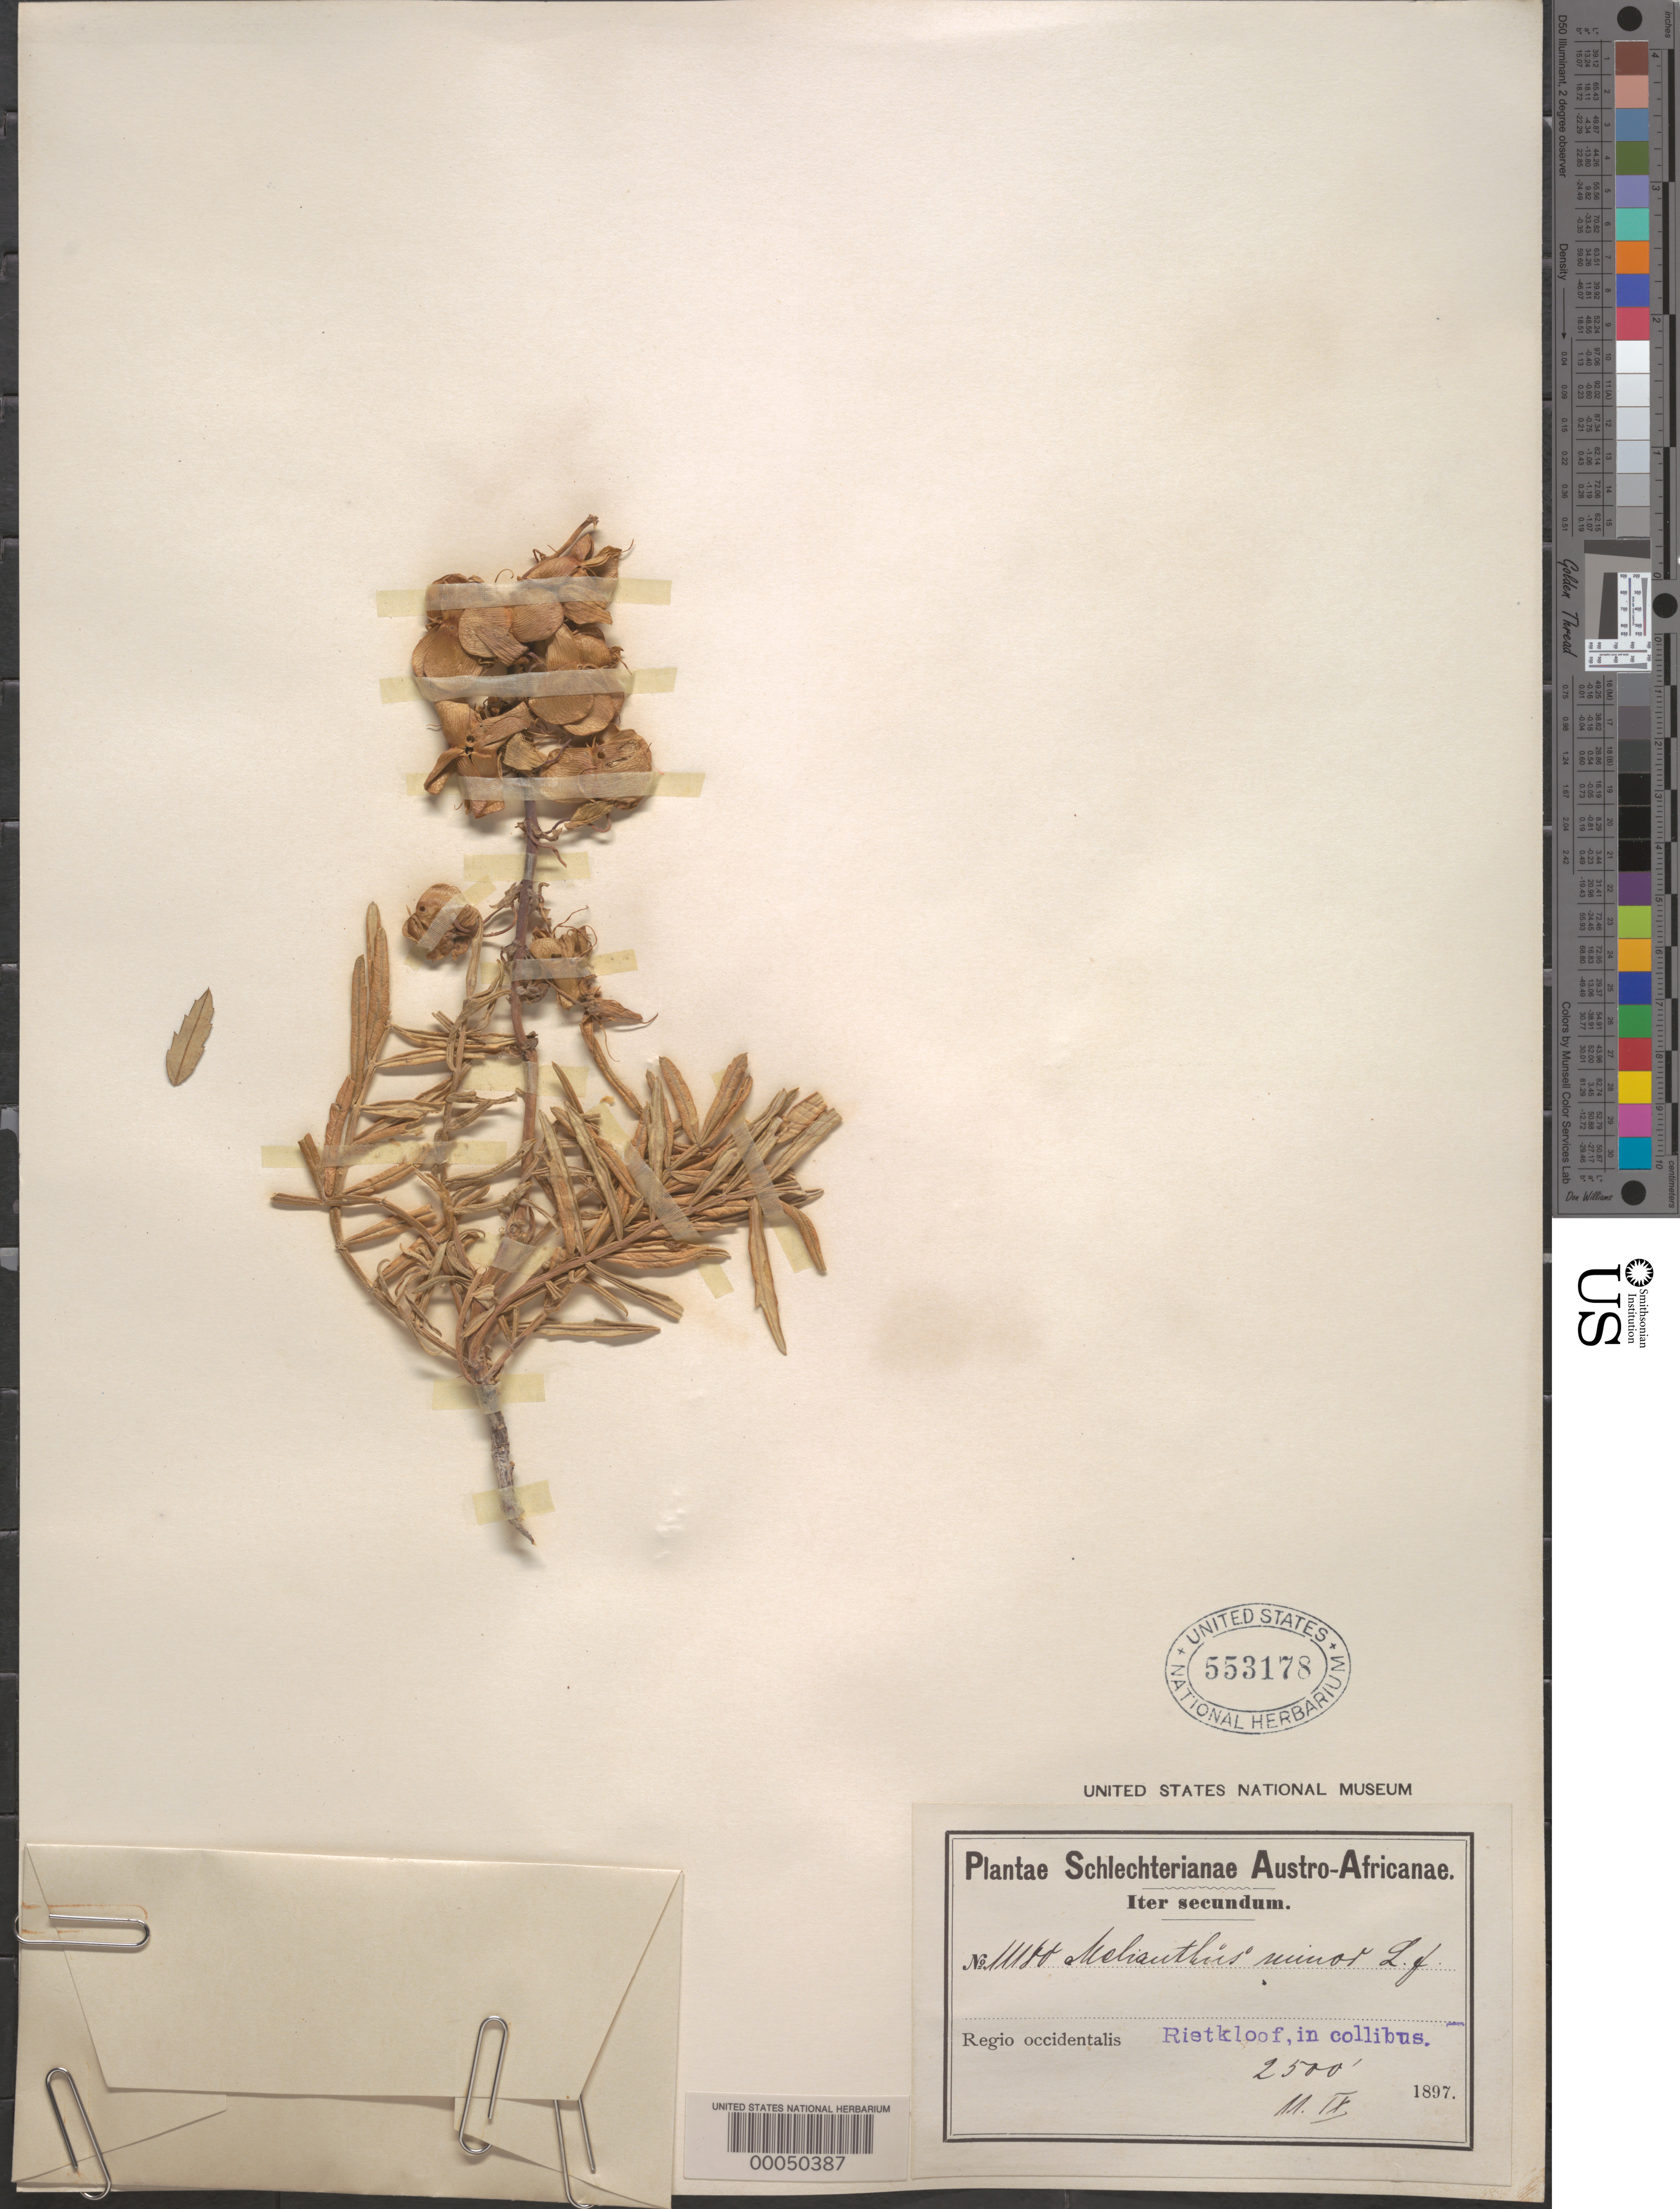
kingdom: Plantae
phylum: Tracheophyta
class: Magnoliopsida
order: Geraniales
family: Melianthaceae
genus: Melianthus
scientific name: Melianthus minor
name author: L.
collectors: F. R. R. Schlechter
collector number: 11180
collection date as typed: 11 Sep 1897 or 09 Nov 1897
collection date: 1897-09-11 or 1897-11-09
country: South Africa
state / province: Free State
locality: Rietkloof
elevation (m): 762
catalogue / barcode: US 553178